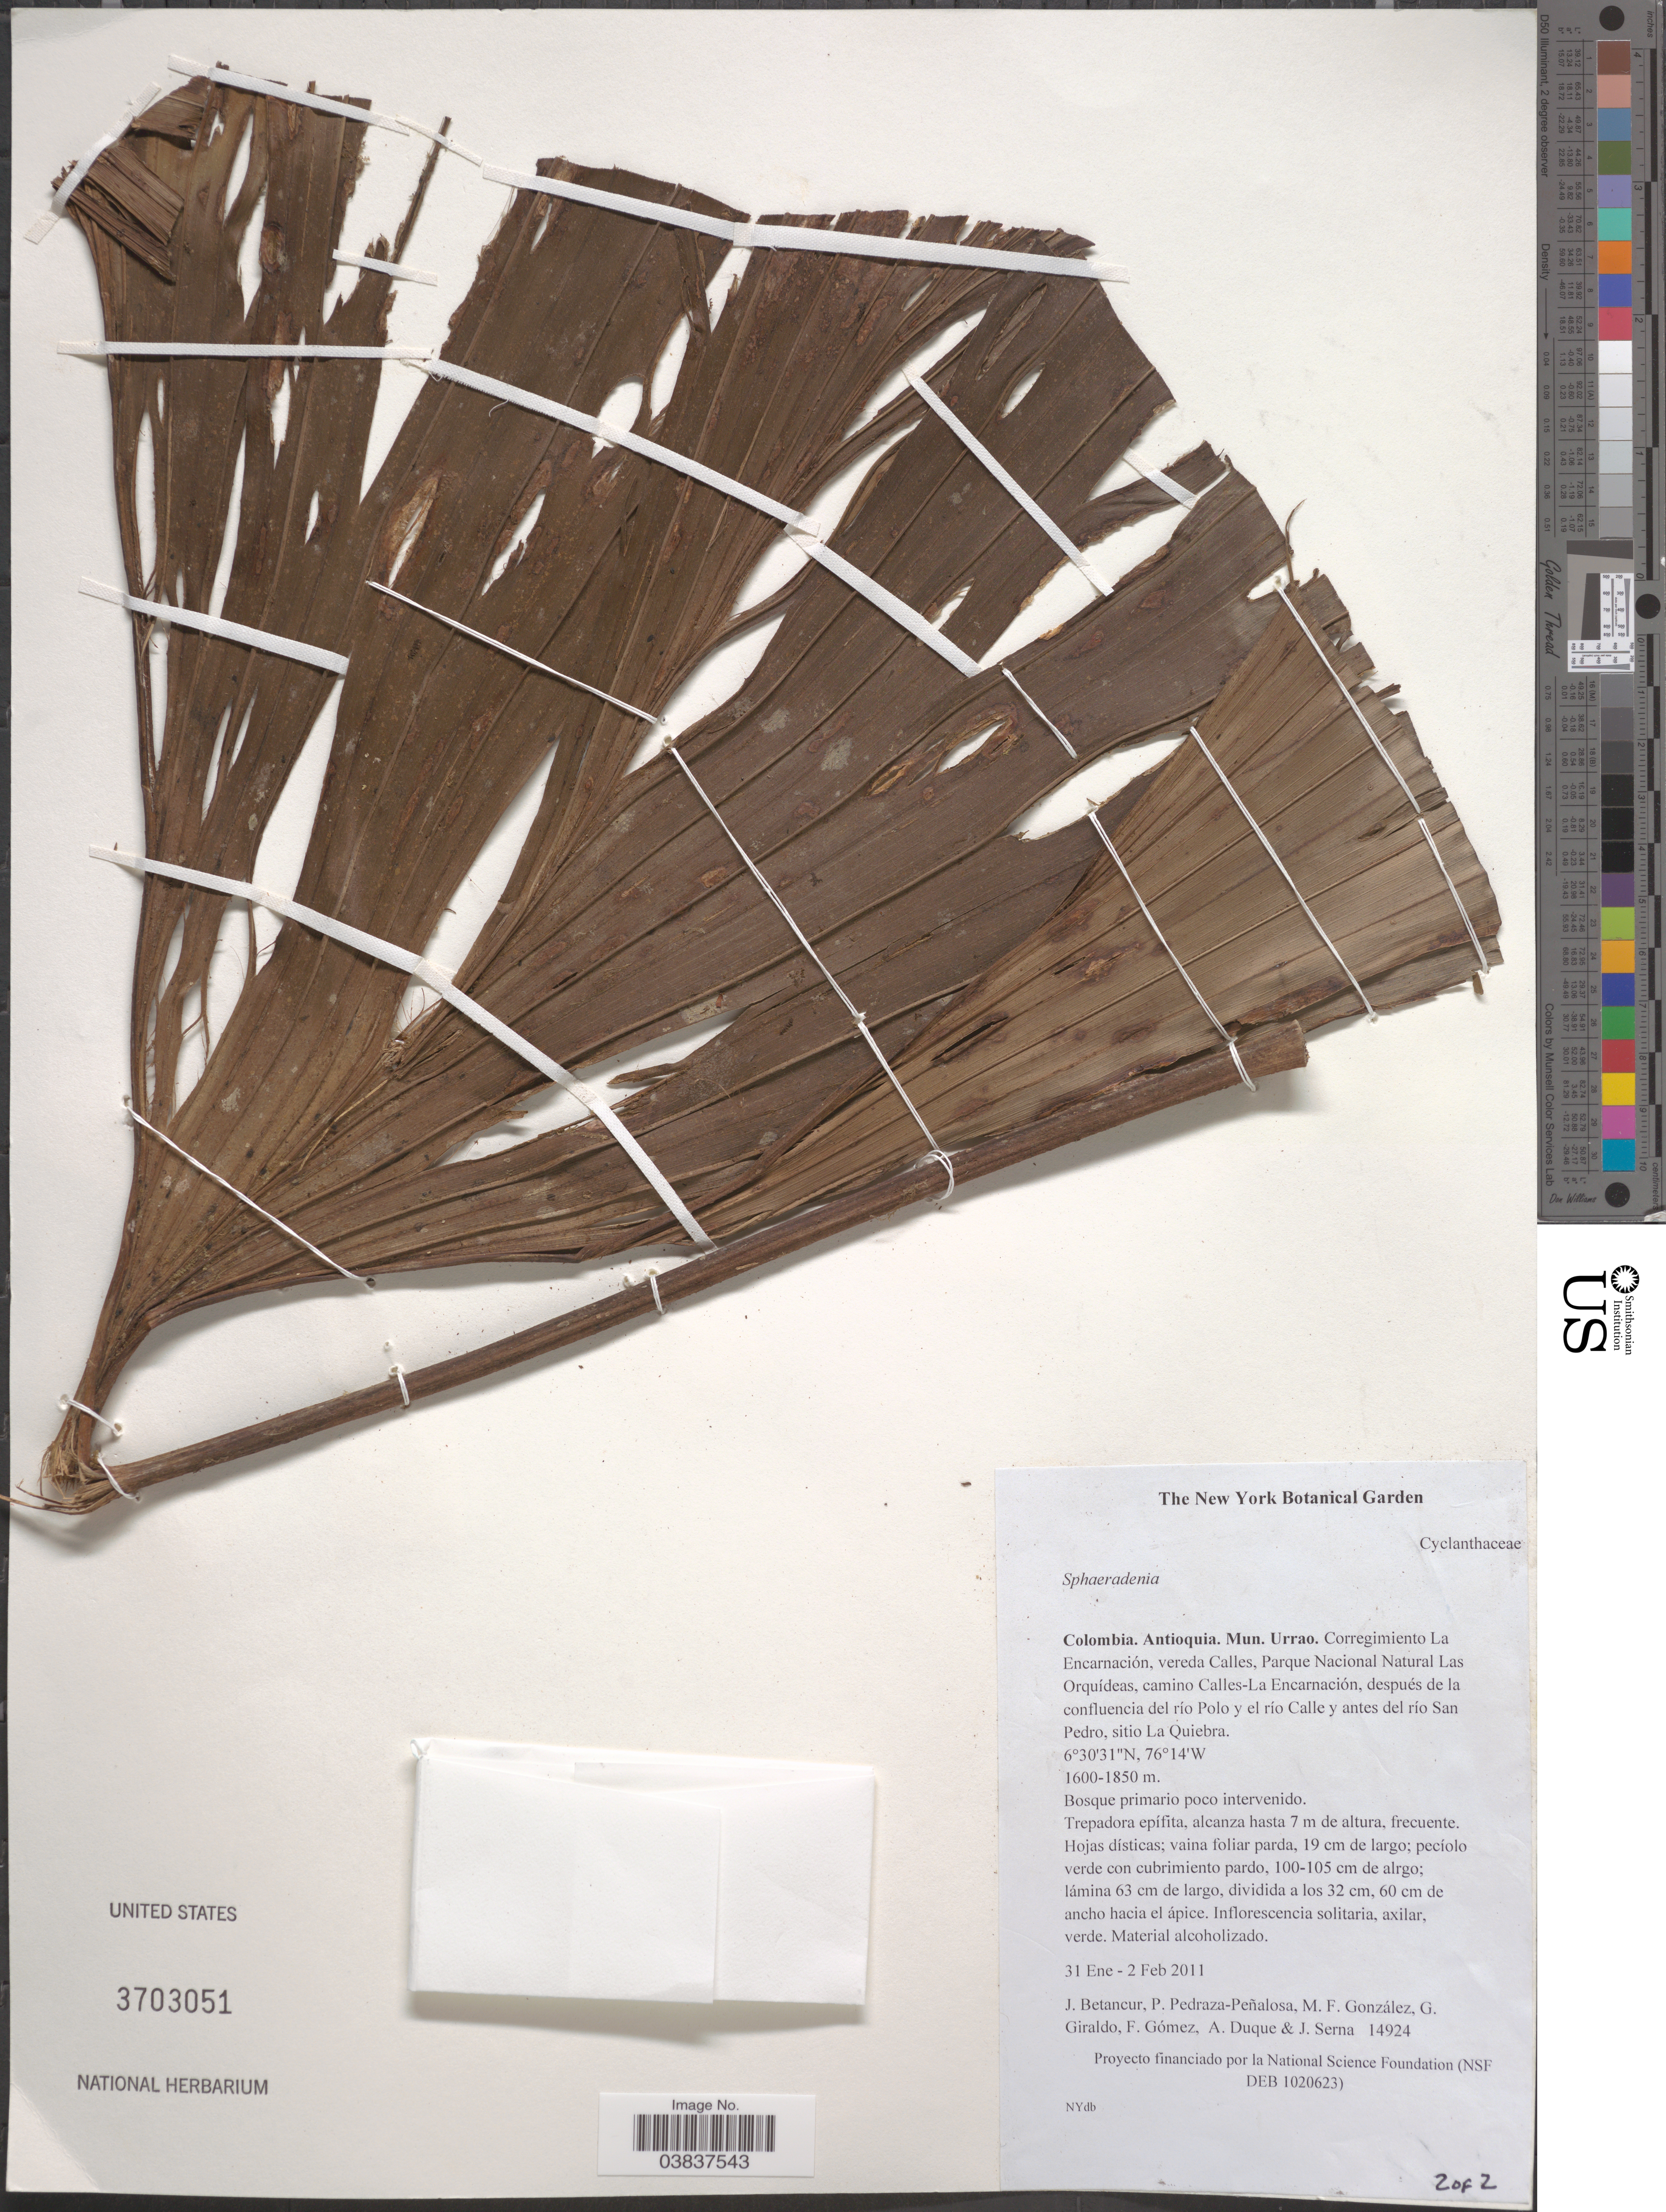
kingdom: Plantae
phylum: Tracheophyta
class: Liliopsida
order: Pandanales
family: Cyclanthaceae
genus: Sphaeradenia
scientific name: Sphaeradenia sp.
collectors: J. Betancur, P. Pedraza-Peñalosa, M. Gonzalez, G. Giraldo & et al.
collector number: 14924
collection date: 2011-01-31/2011-02-02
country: Colombia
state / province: Antioquia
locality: Mun. Urrao. Corregimiento La Encarnación, vereda Calles, Parqque Nacional Natural Las Orquídeas, camino Calles-La Encarnación, después de la confluencfia del río Polo y el río Calle y antes del río San Pedro, sitio La Quiebra.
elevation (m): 1600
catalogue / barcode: US 3703051